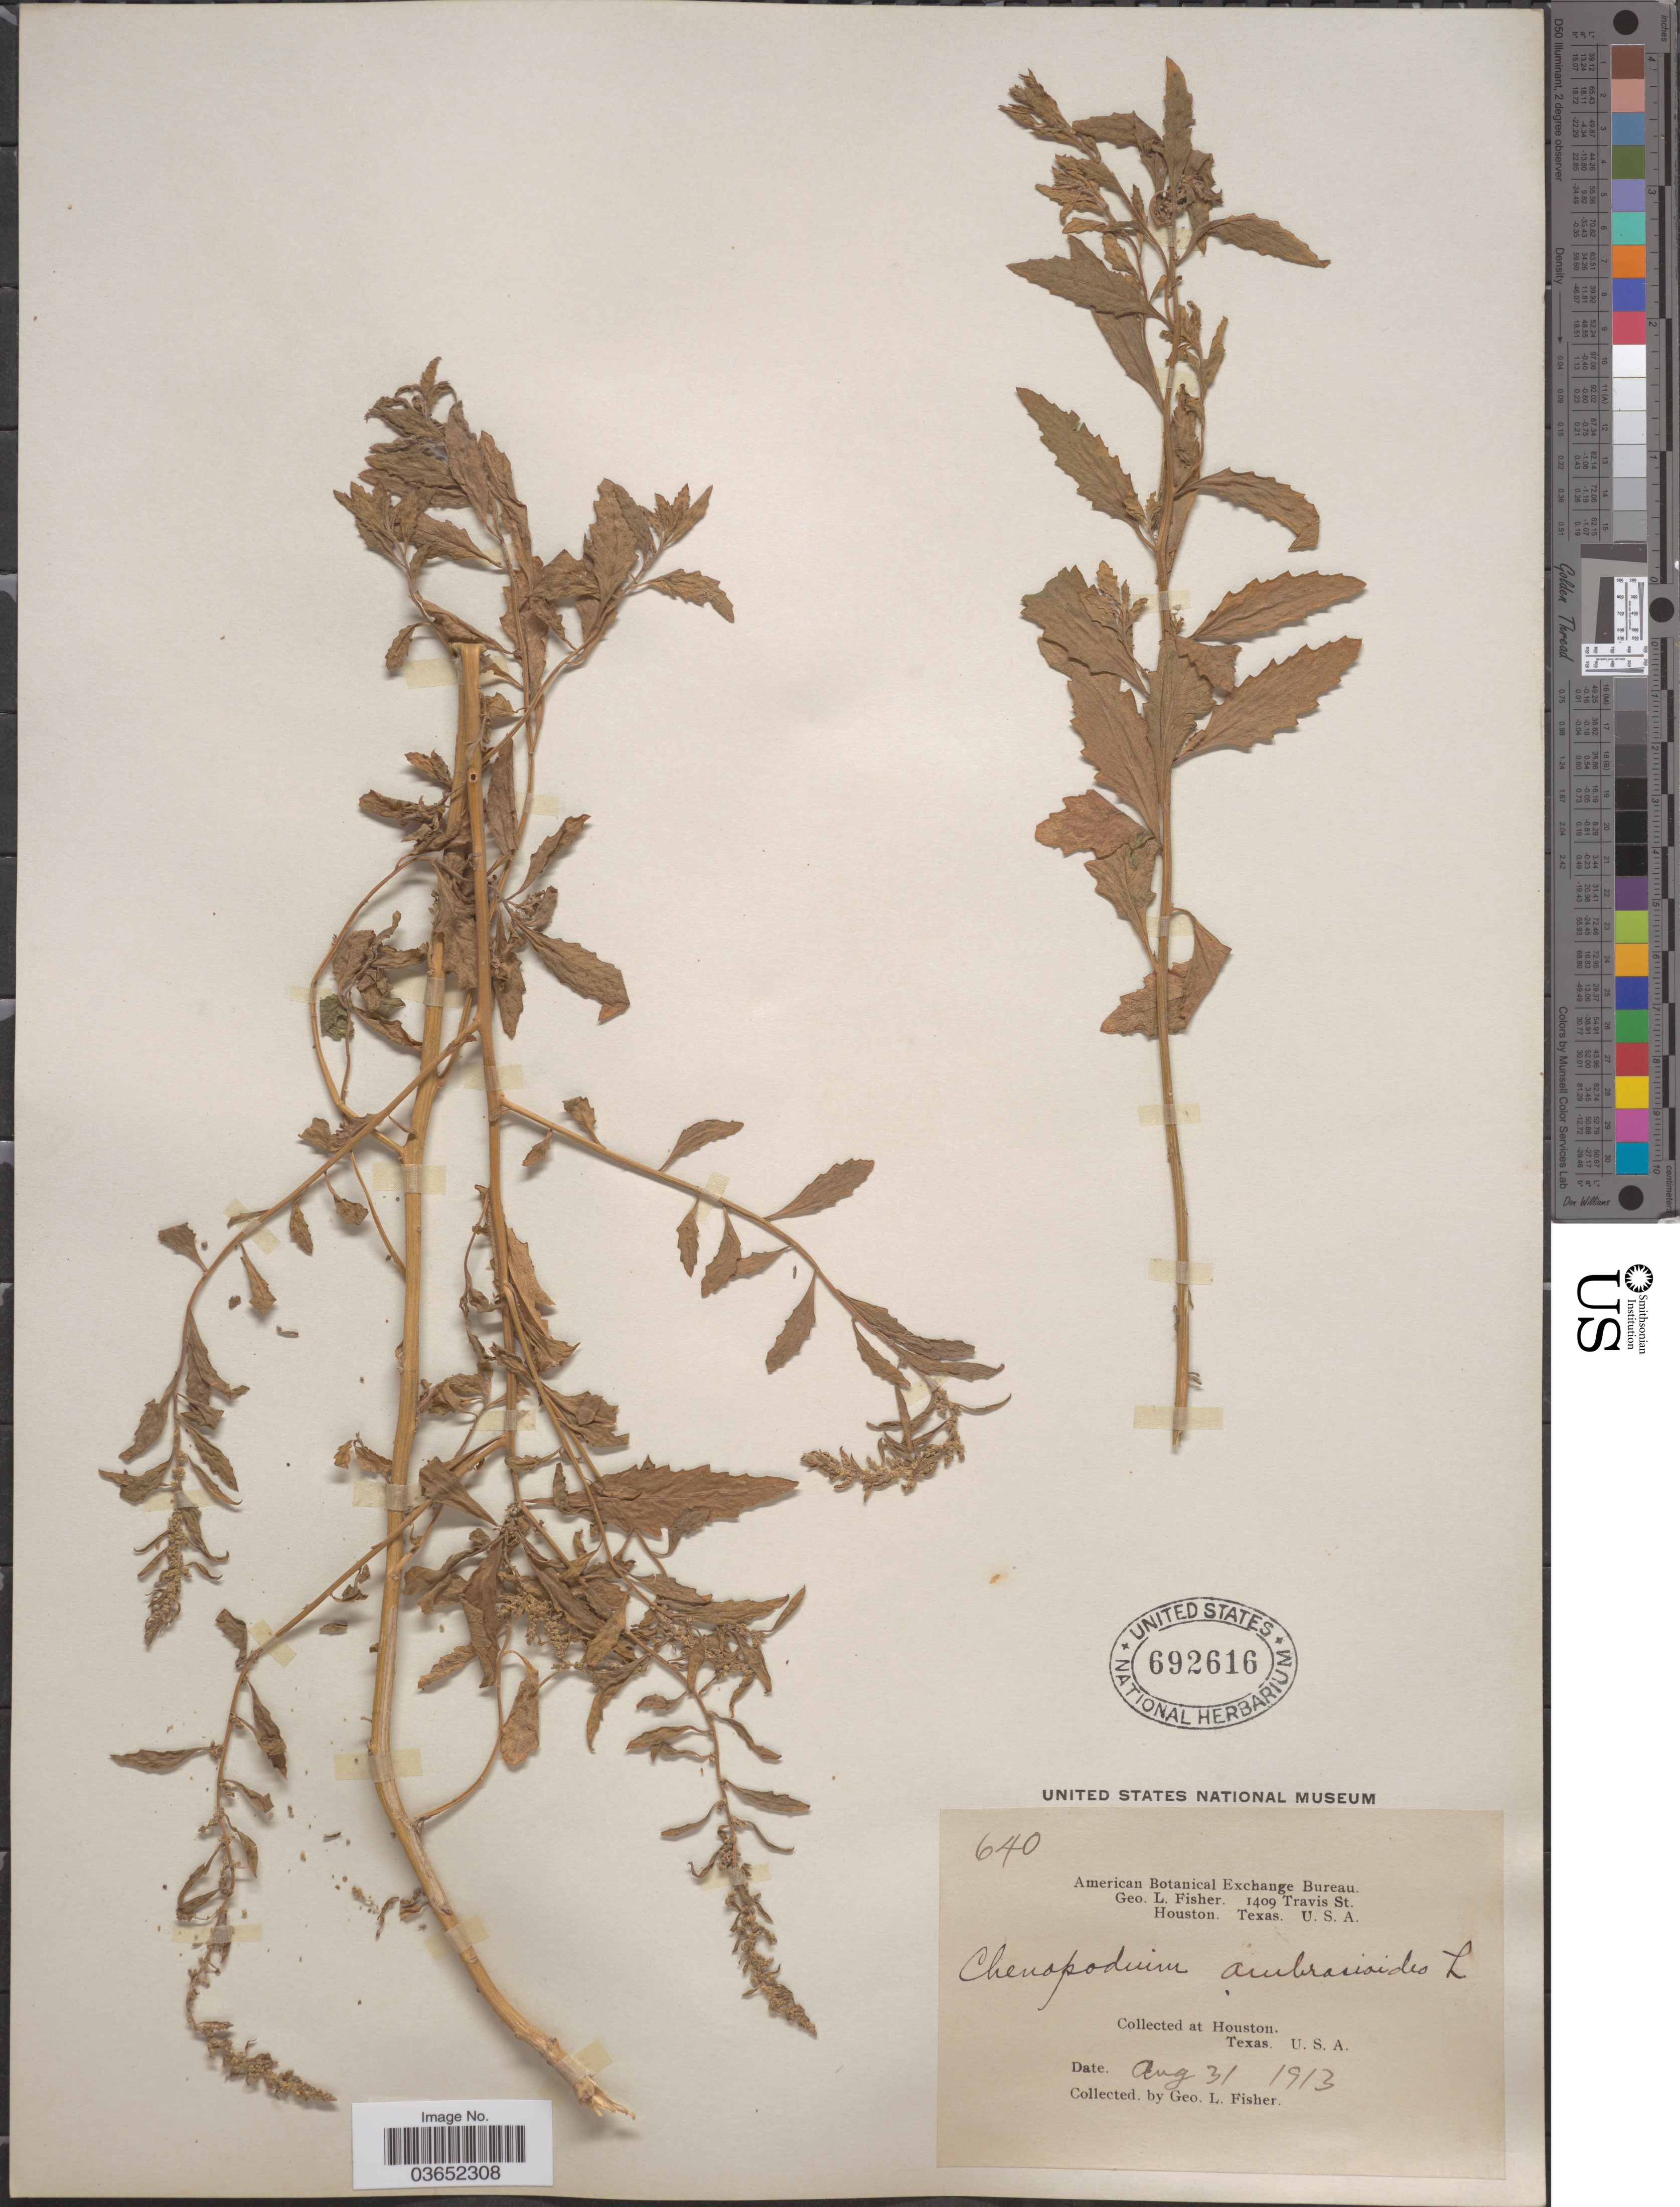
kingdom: Plantae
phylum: Tracheophyta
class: Magnoliopsida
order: Caryophyllales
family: Amaranthaceae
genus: Chenopodium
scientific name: Chenopodium ambrosioides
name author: L.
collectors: G. L. Fisher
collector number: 640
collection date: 1913-08-31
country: United States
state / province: Texas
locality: Houston.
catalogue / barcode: US 692616